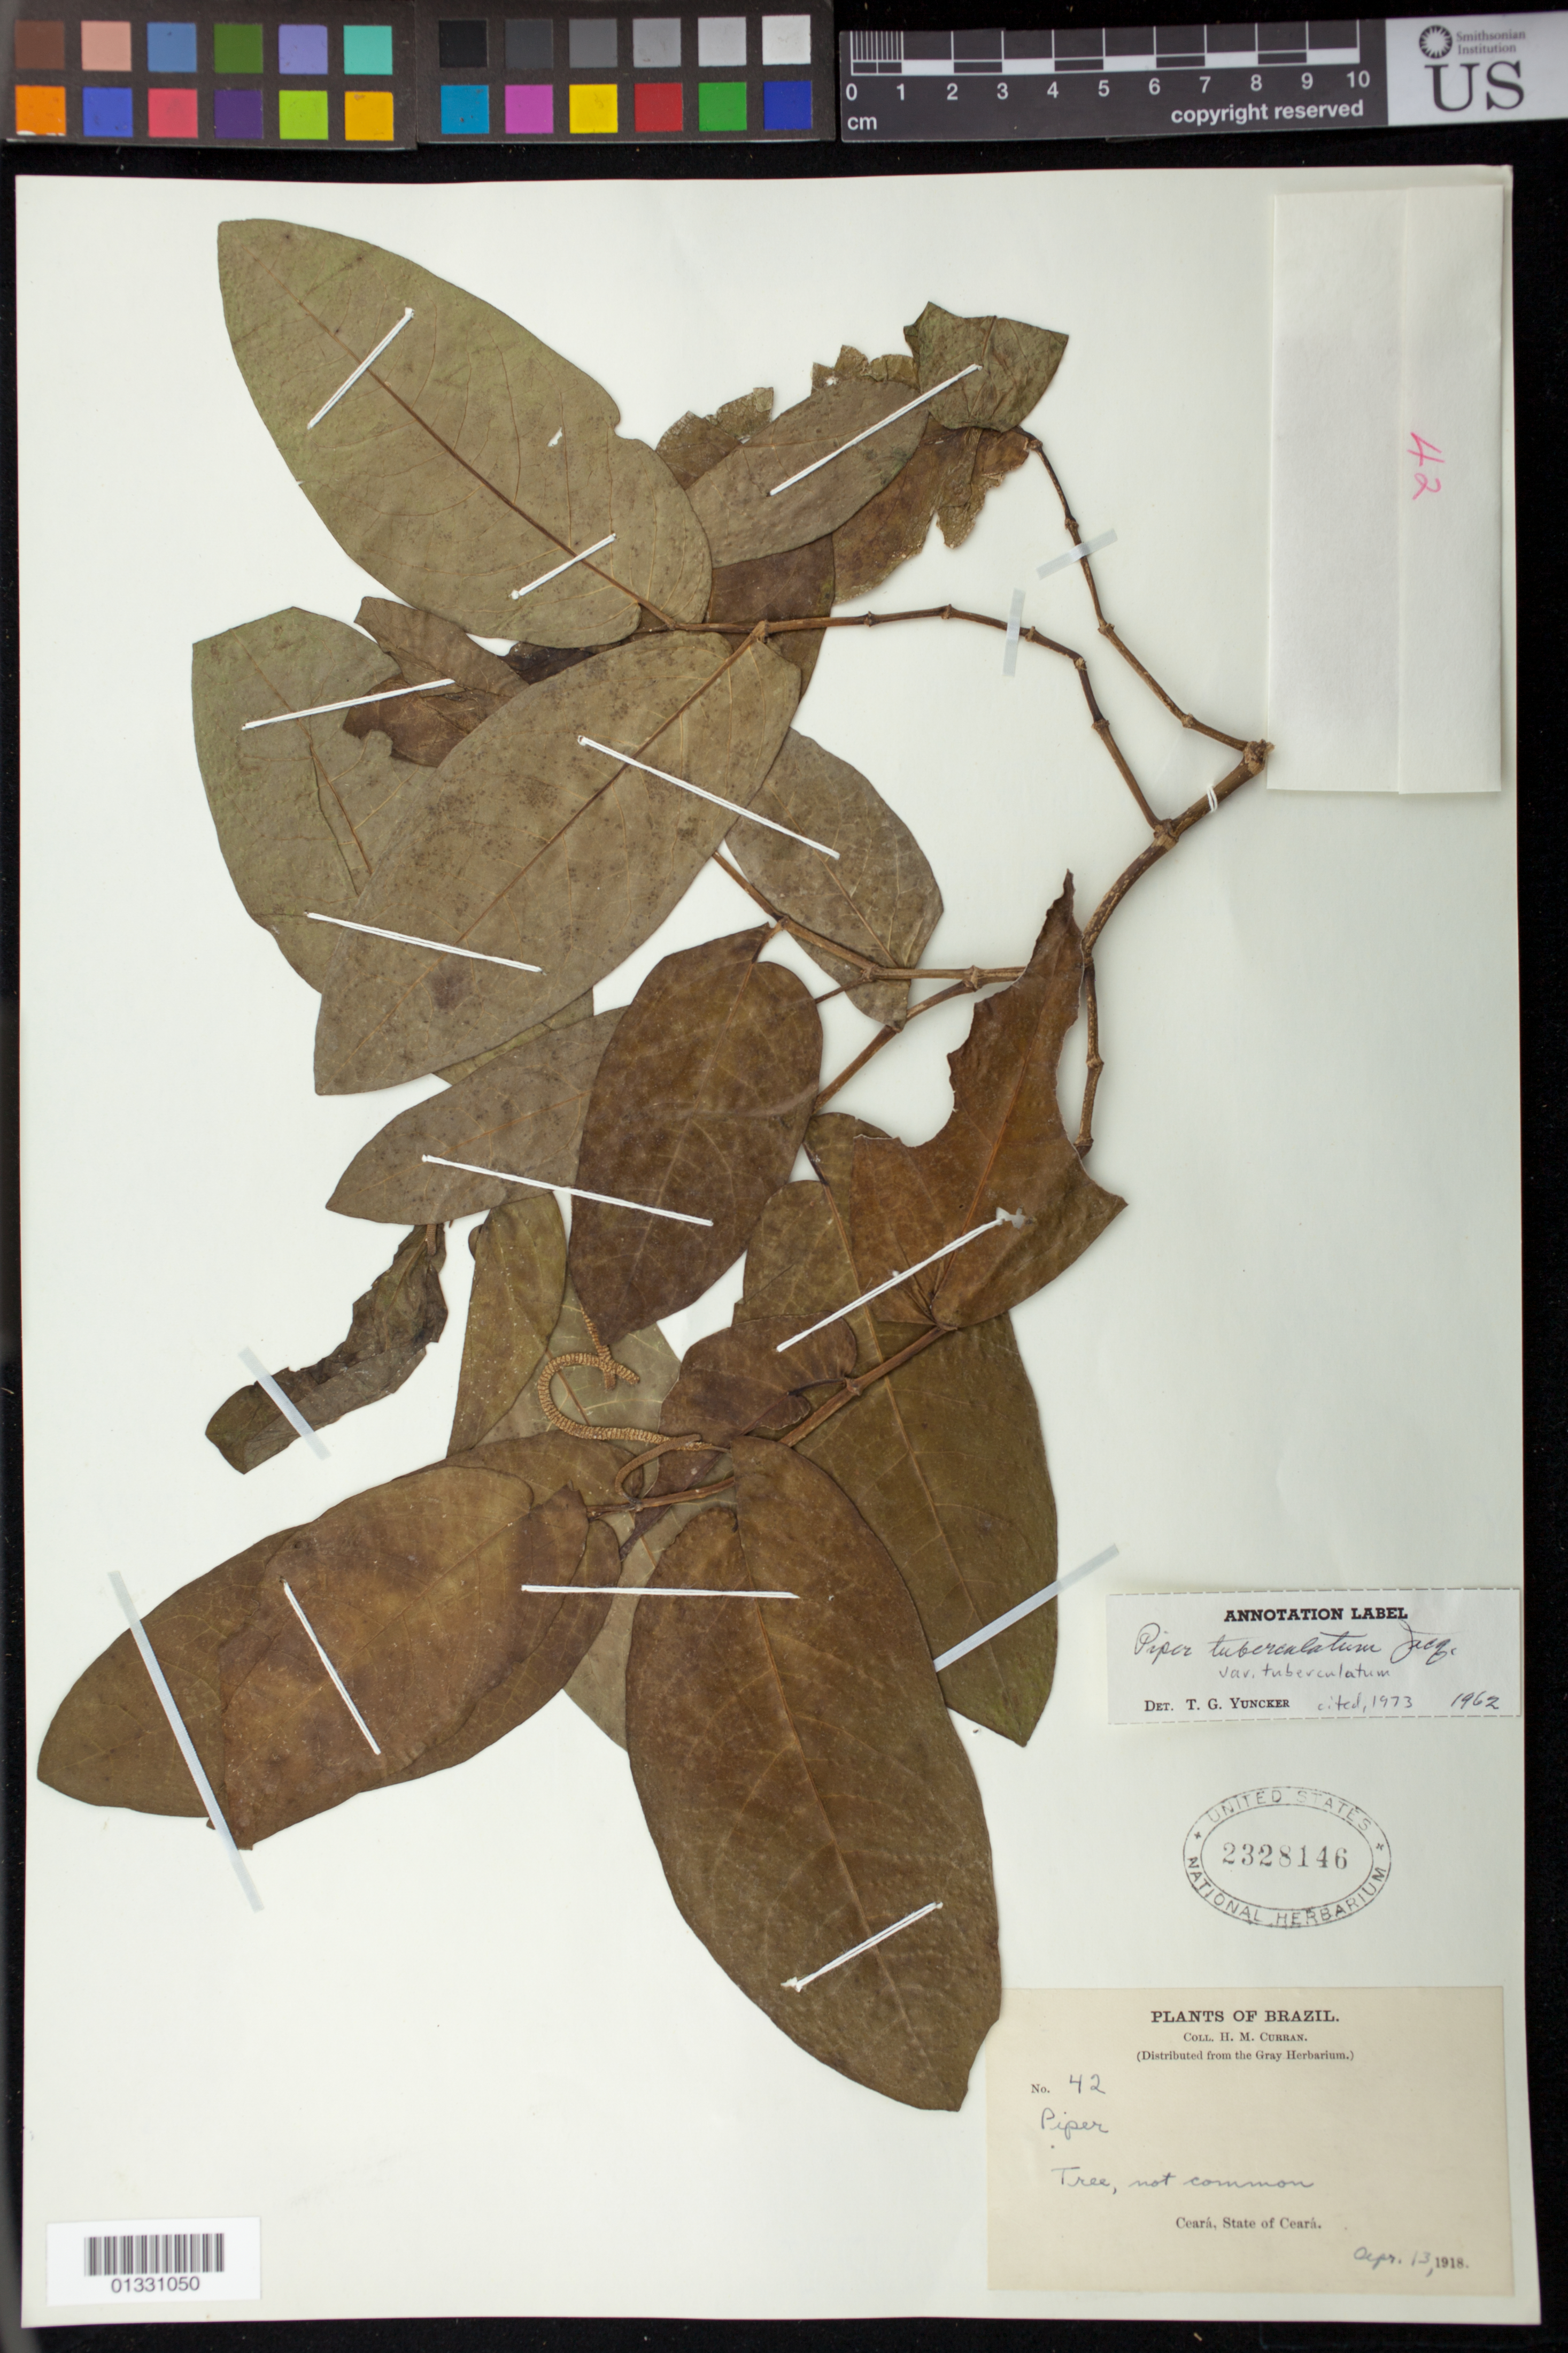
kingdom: Plantae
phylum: Tracheophyta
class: Magnoliopsida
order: Piperales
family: Piperaceae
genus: Piper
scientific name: Piper tuberculatum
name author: Jacq.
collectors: H. M. Curran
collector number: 42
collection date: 1918-04-13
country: Brazil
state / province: Ceará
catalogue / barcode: US 2328146